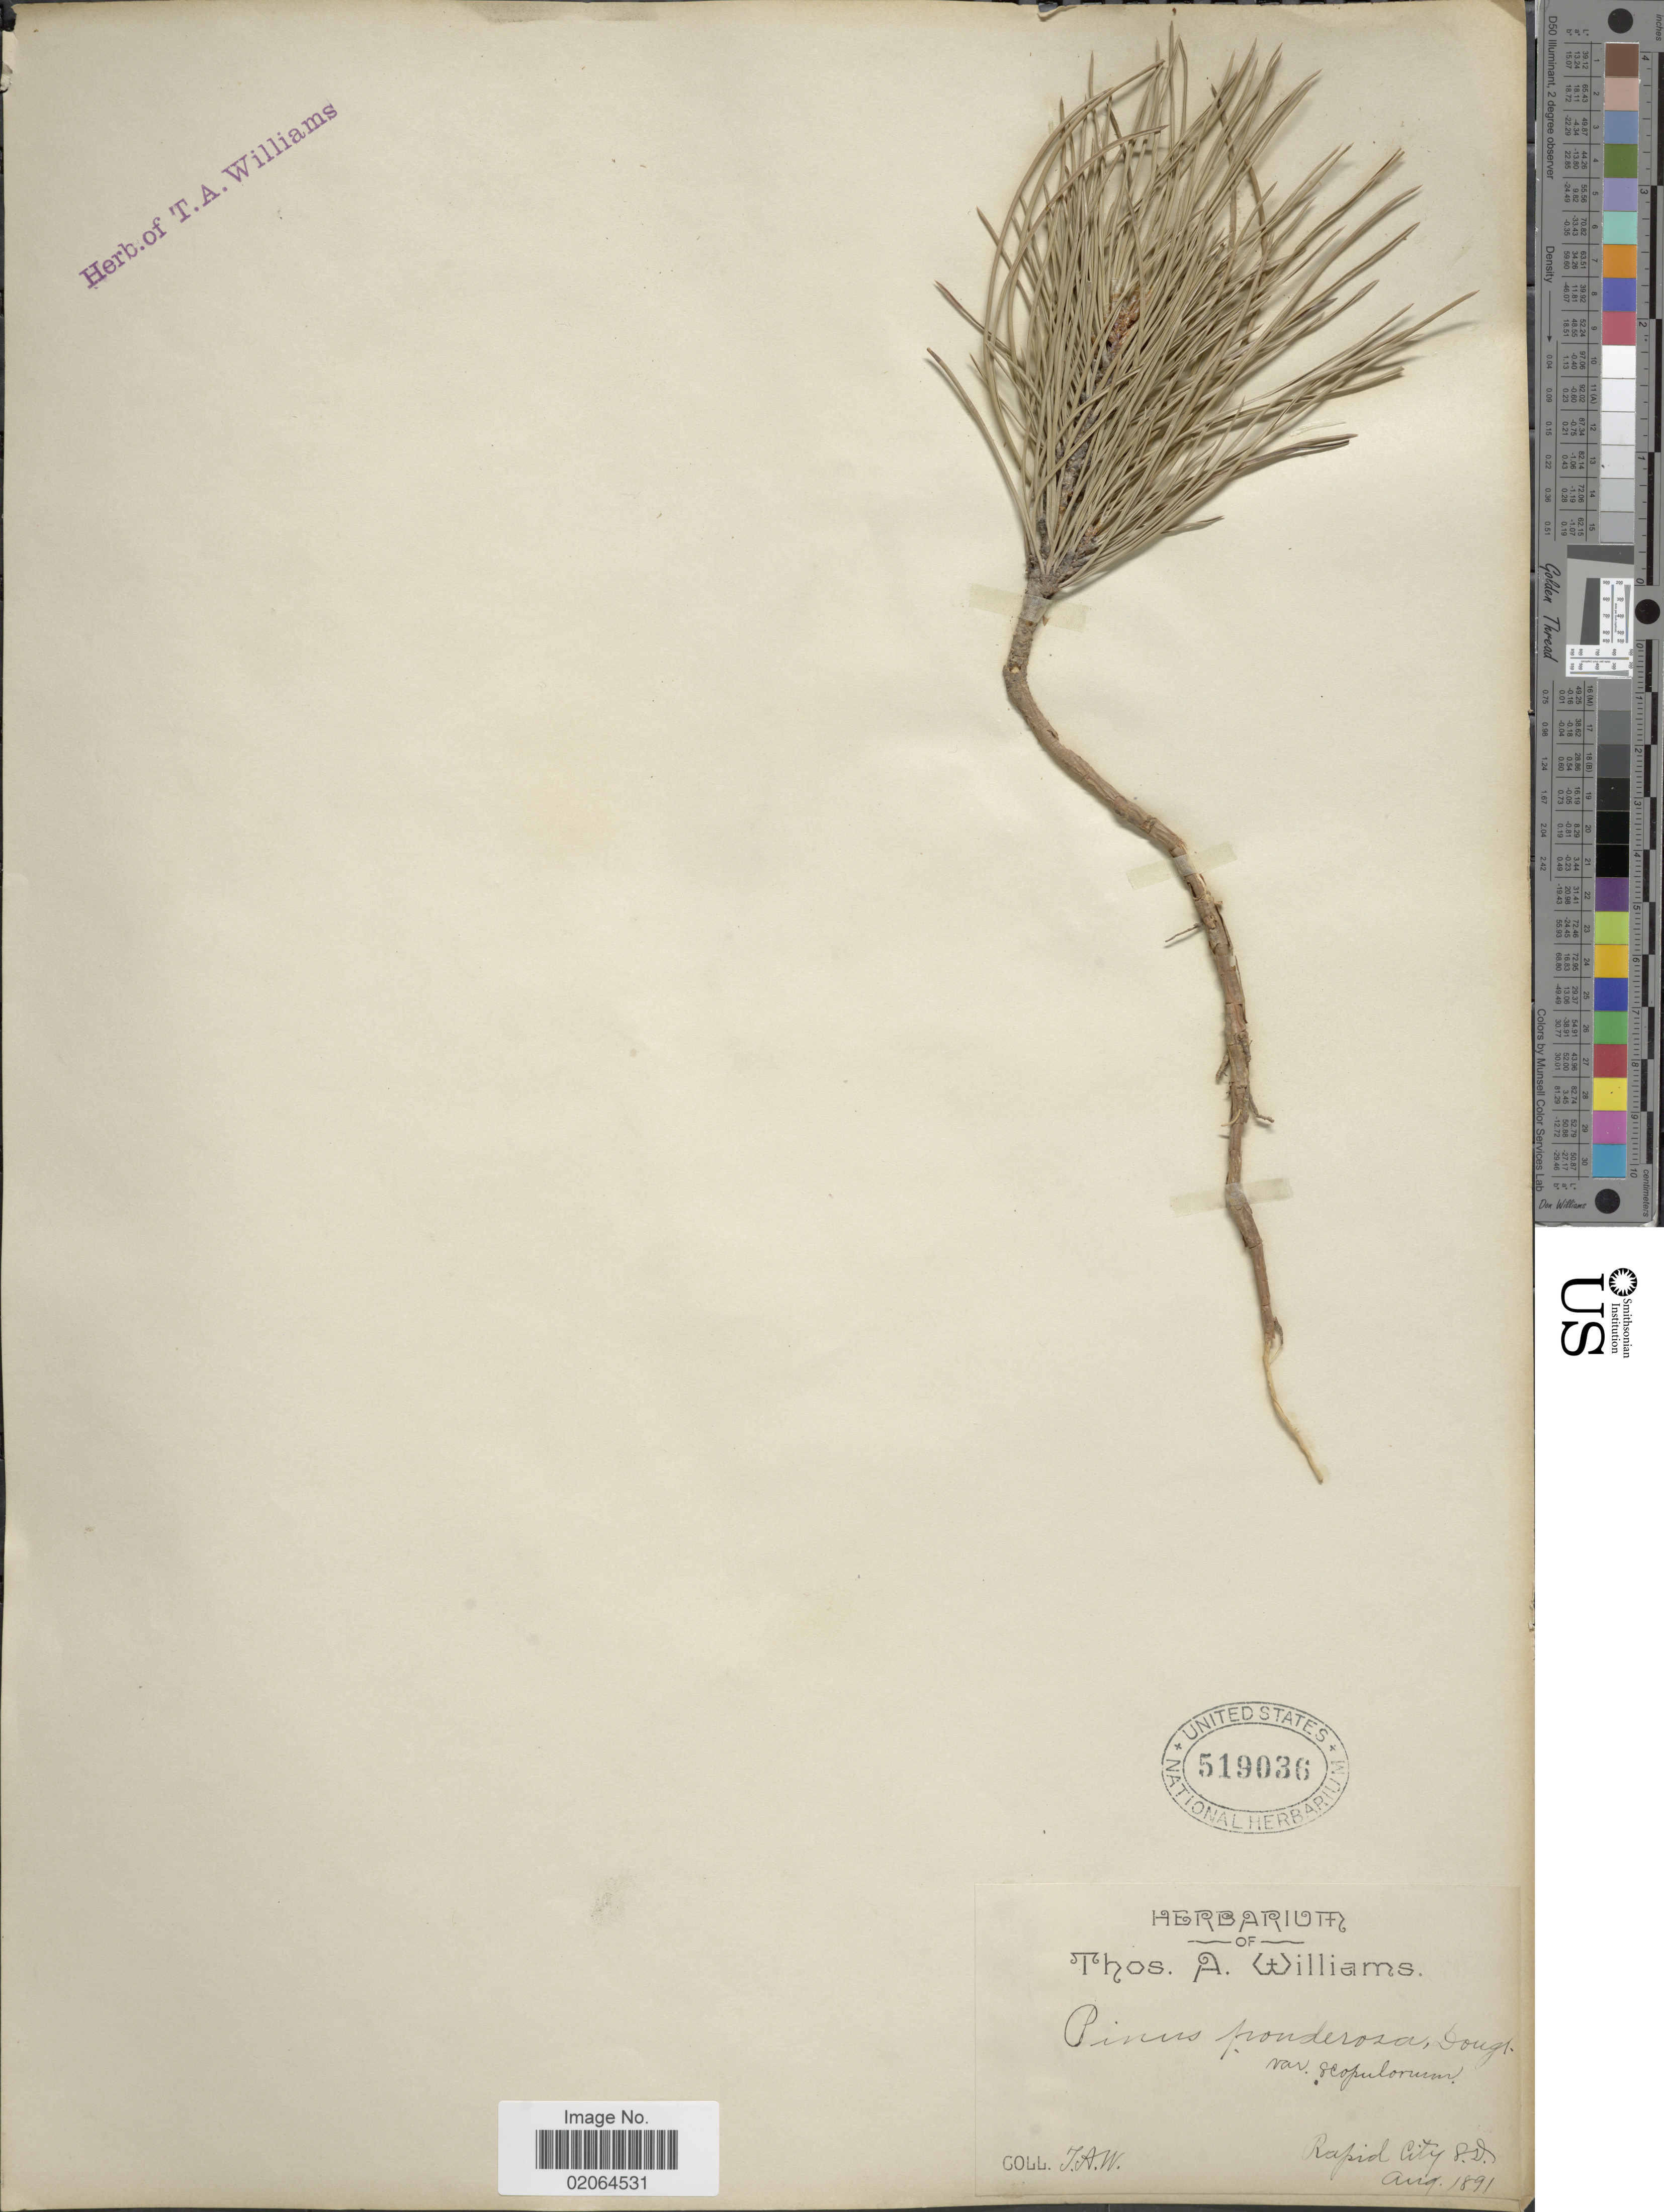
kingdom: Plantae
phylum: Tracheophyta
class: Pinopsida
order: Pinales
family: Pinaceae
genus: Pinus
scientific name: Pinus ponderosa var. scopulorum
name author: Engelm.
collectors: T. A. Williams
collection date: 1891-08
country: United States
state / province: South Dakota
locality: Rapid City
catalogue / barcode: US 519036